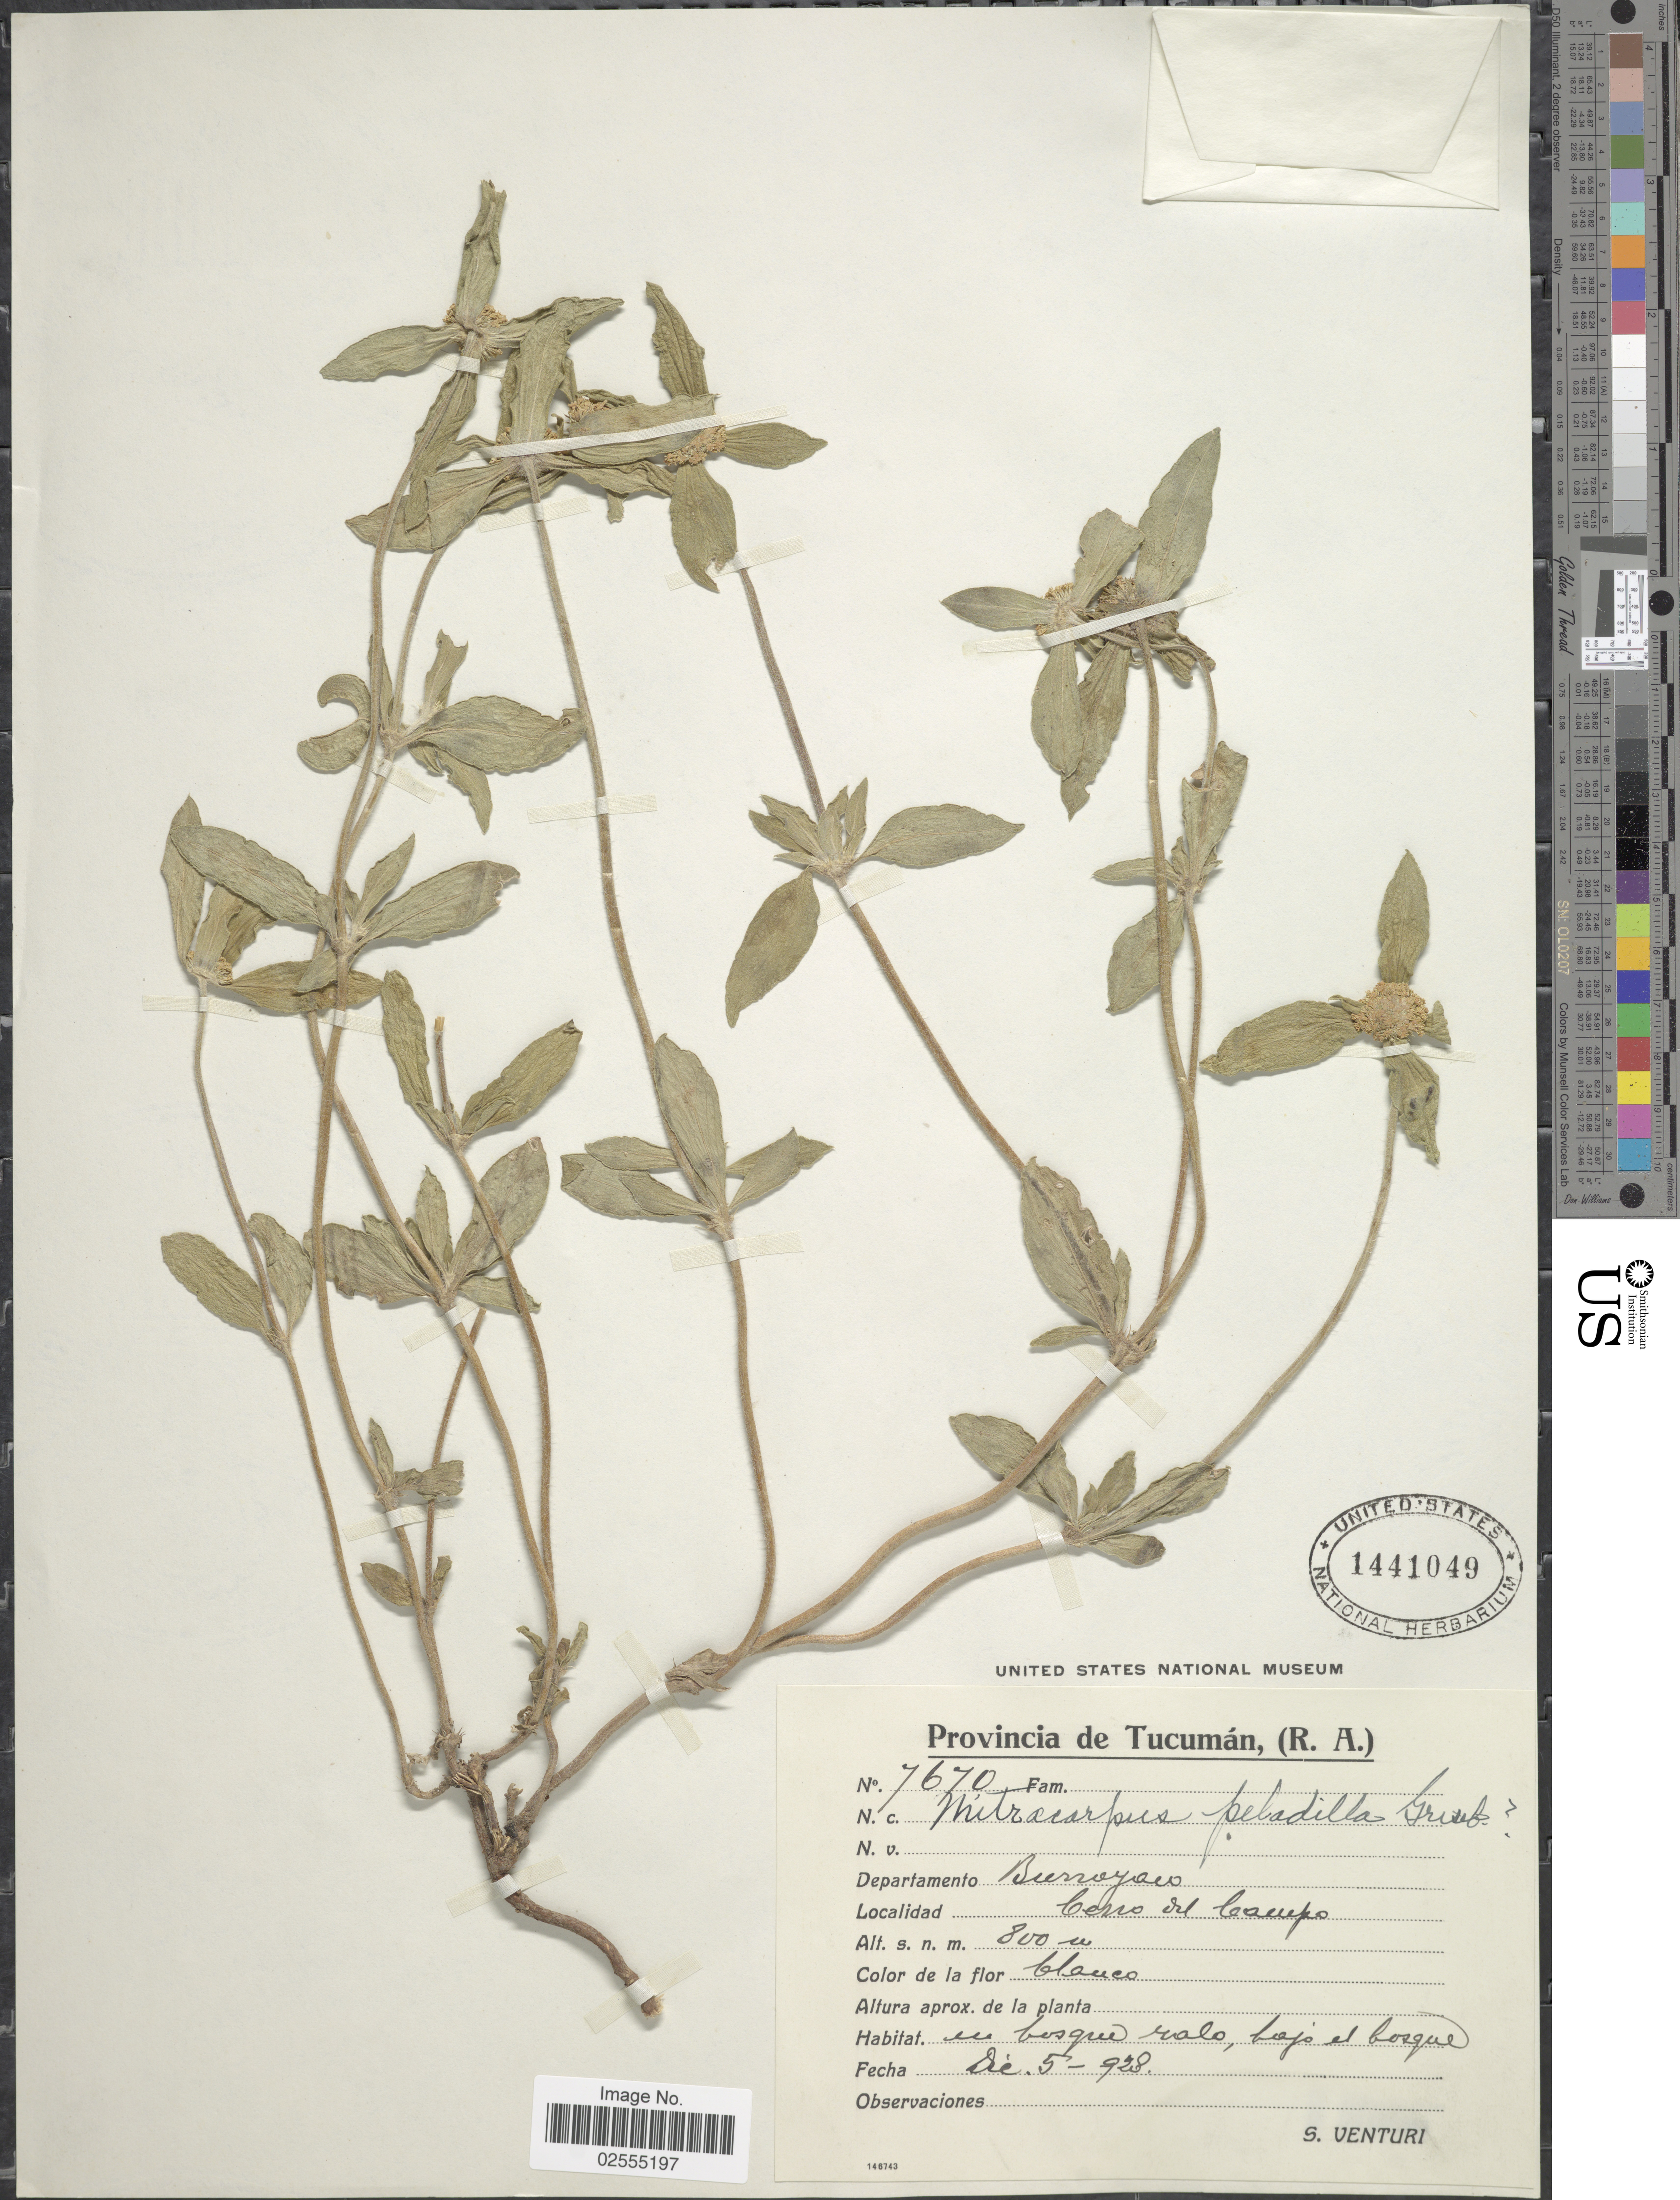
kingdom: Plantae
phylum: Tracheophyta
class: Magnoliopsida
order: Gentianales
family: Rubiaceae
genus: Mitracarpus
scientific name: Mitracarpus peladilla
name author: Griseb.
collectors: S. Venturi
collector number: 7670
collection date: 1928-12-05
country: Argentina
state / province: Tucuman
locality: Departamento Burroyaco, Cerro del Campo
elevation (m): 800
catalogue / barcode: US 1441049